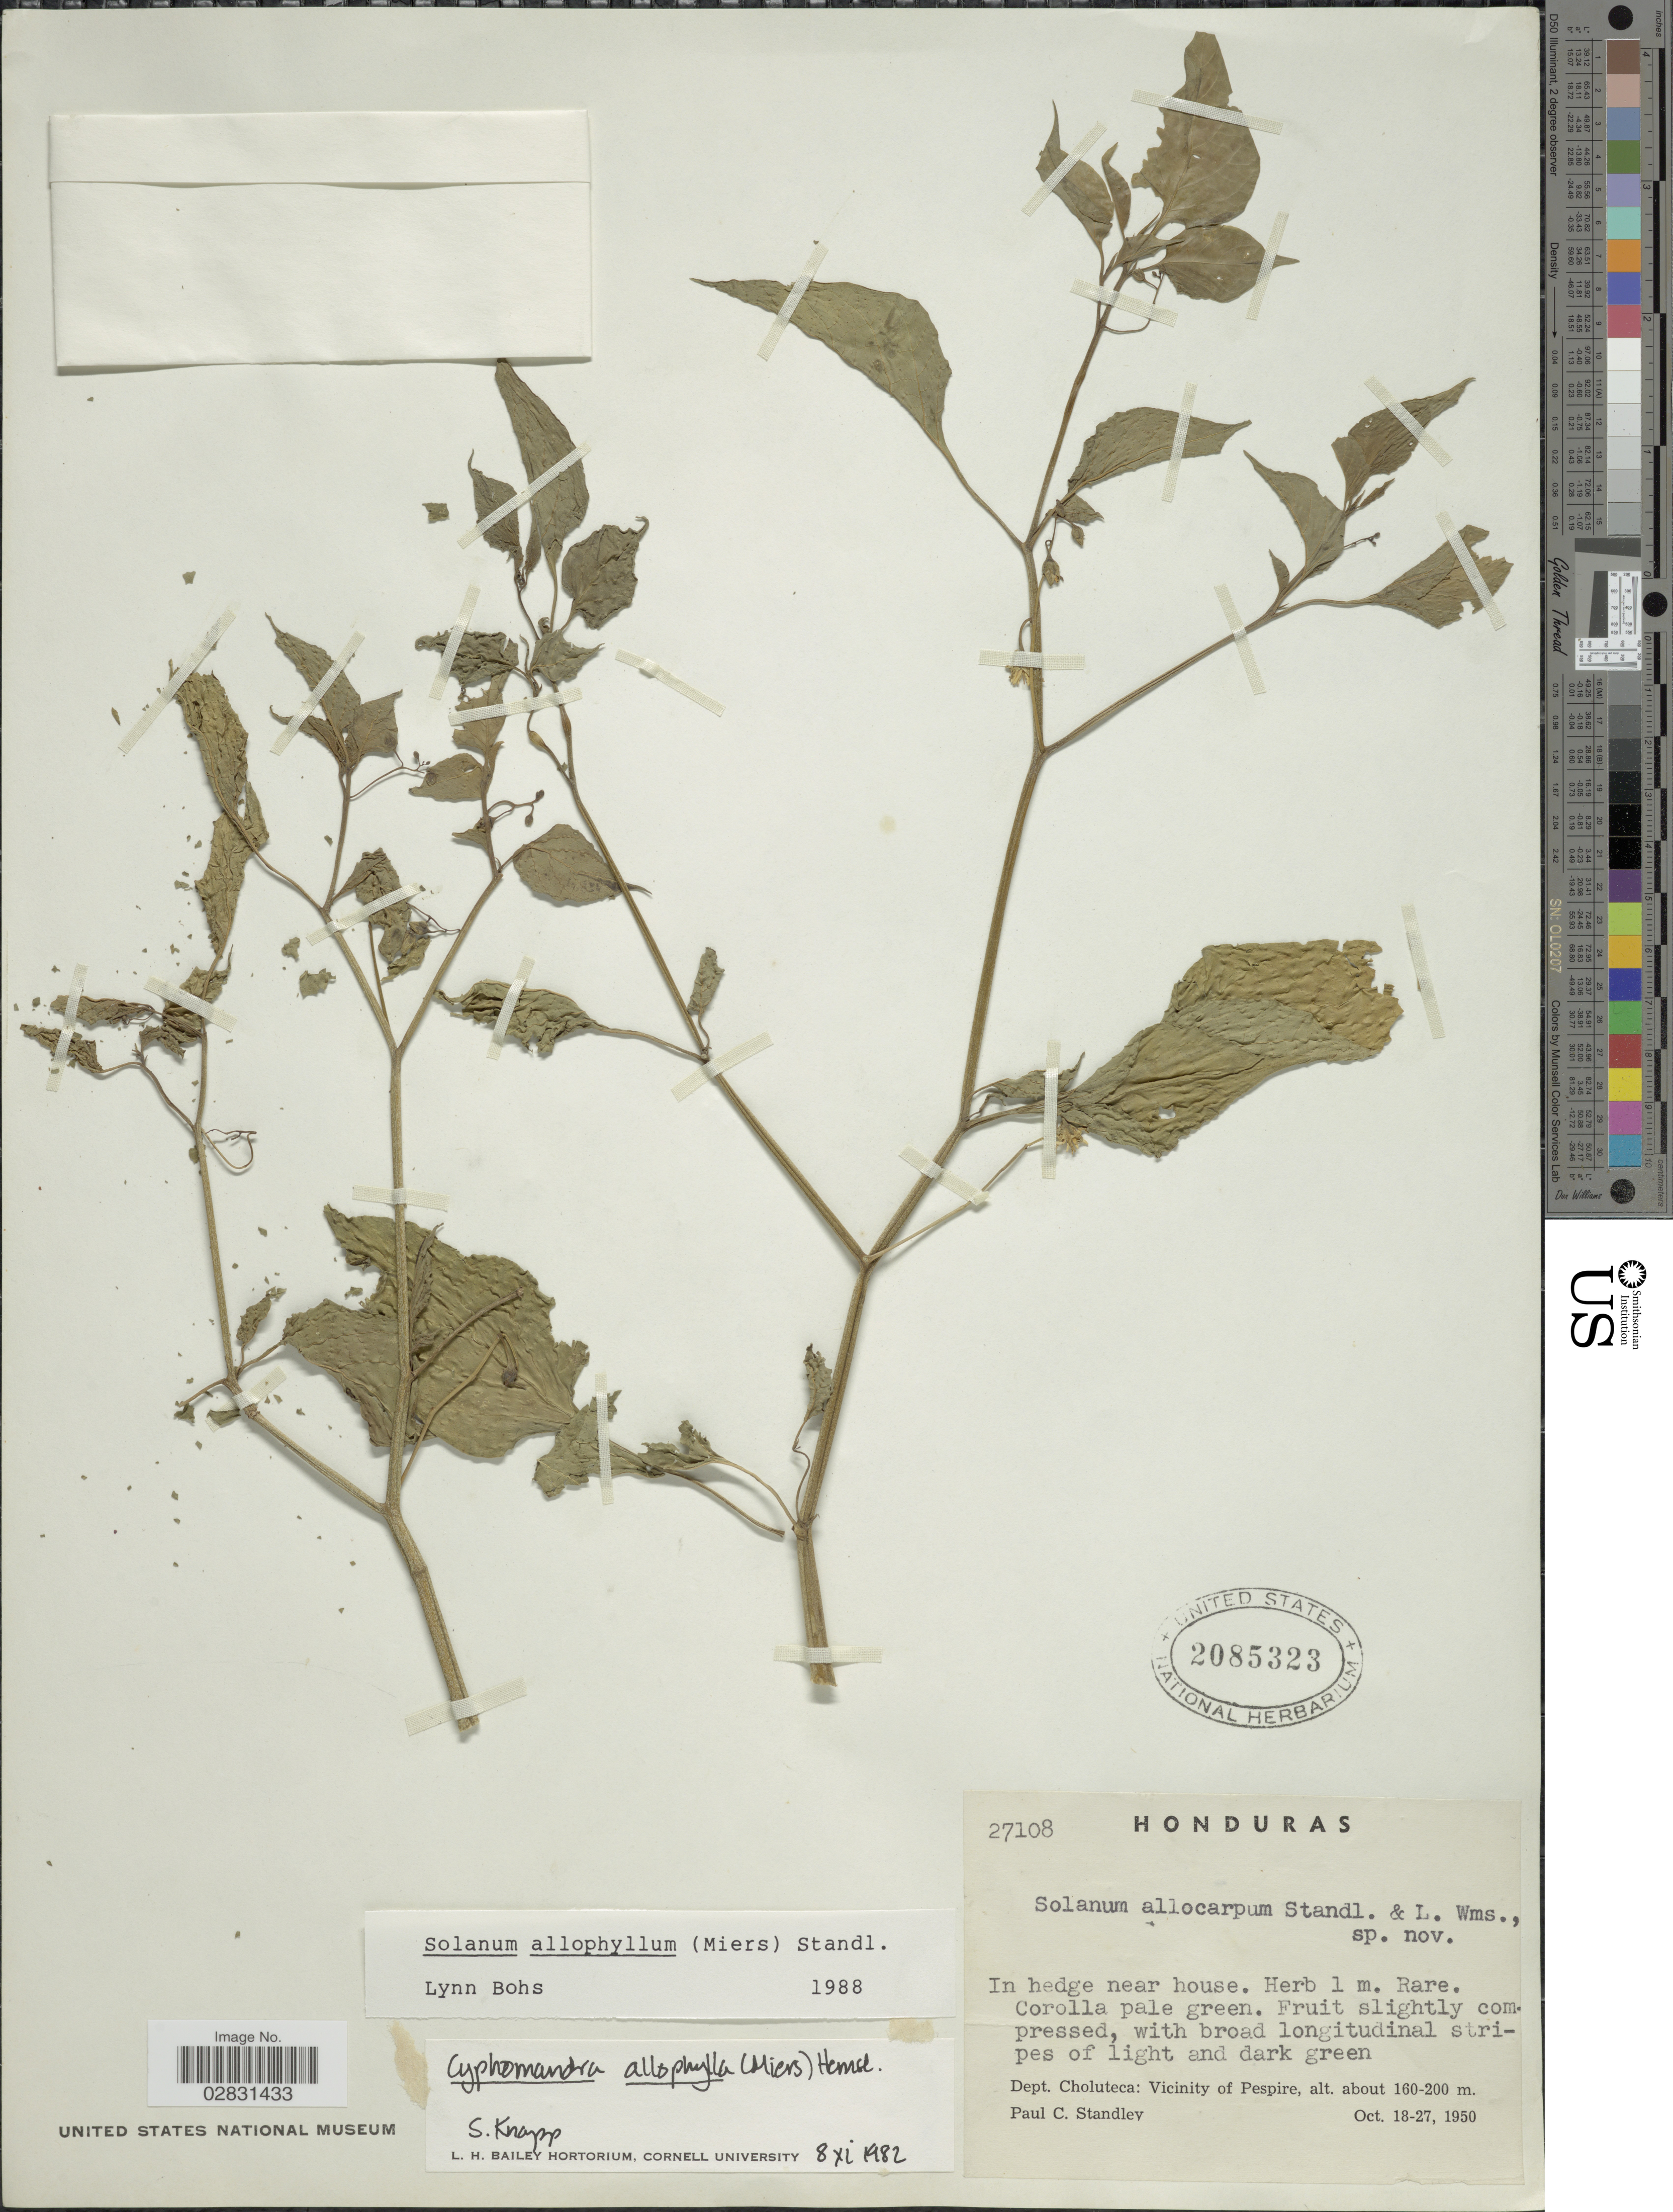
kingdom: Plantae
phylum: Tracheophyta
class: Magnoliopsida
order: Solanales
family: Solanaceae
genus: Solanum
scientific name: Solanum allophyllum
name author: (Miers) Sendtn.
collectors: P. C. Standley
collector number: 27108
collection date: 1950-10-18/1950-10-27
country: Honduras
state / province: Choluteca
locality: Dept. Choluteca: Vicinity of Pespire.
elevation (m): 160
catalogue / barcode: US 2085323